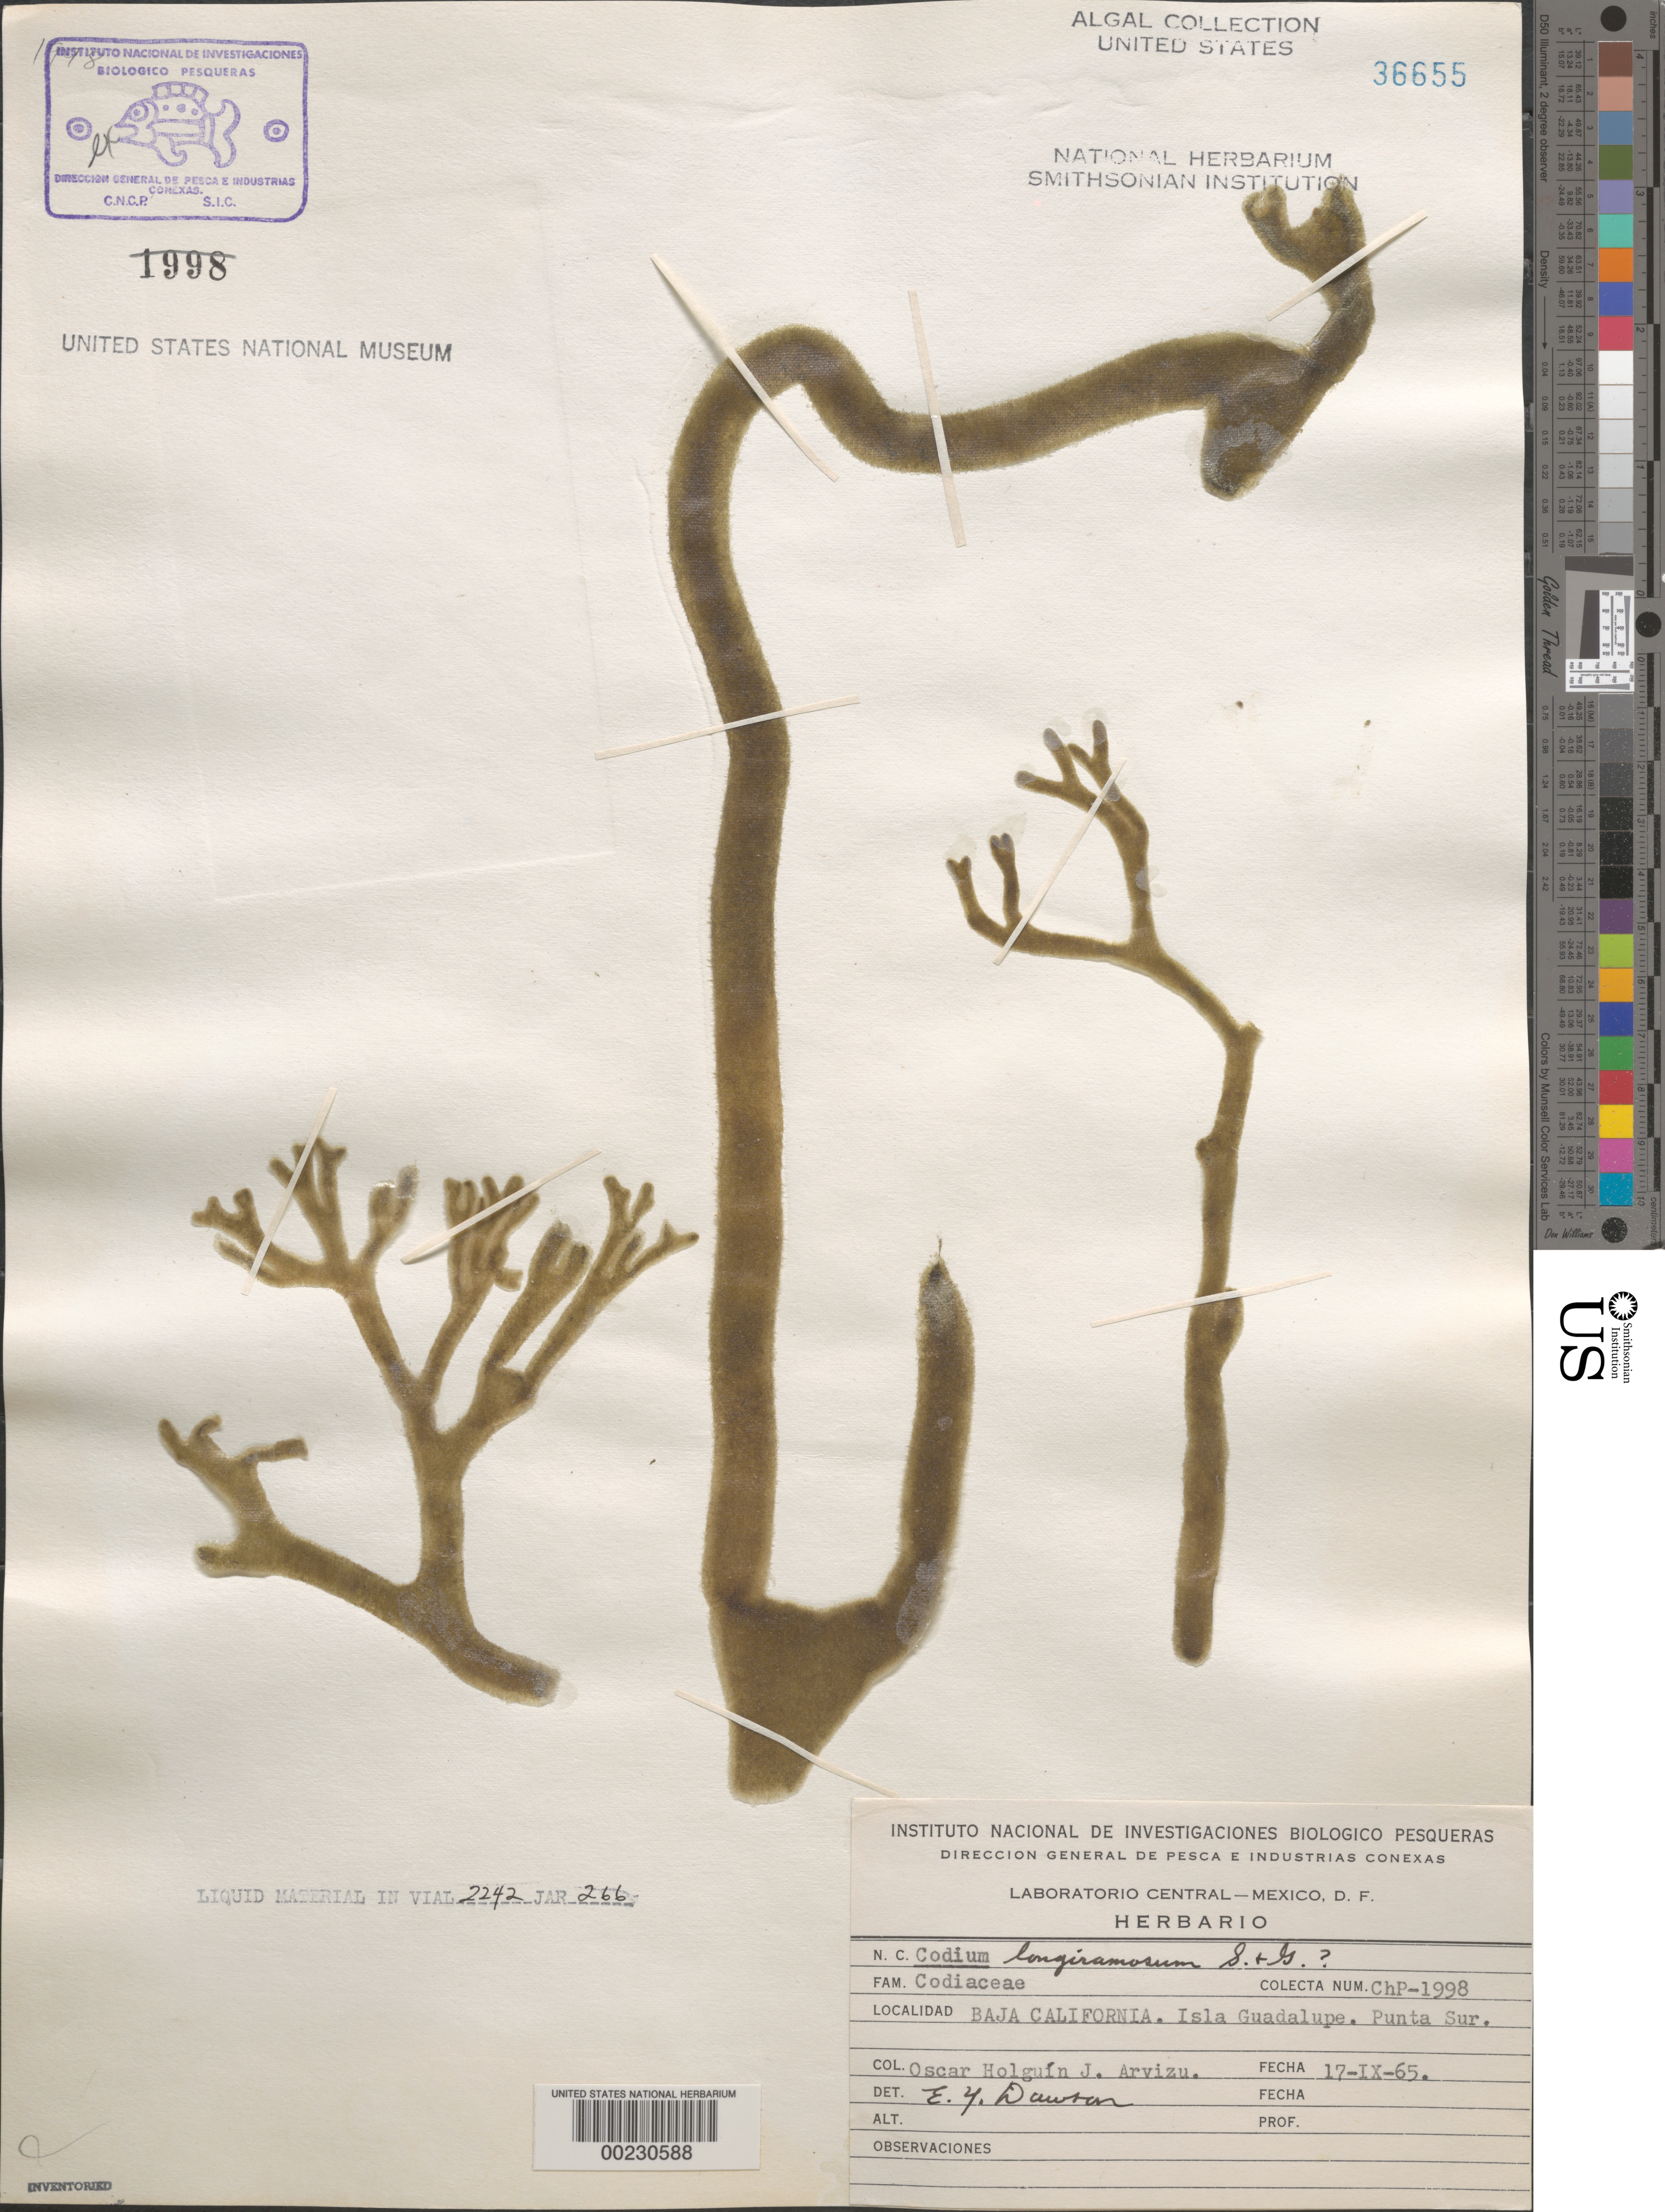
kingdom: Plantae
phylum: Chlorophyta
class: Ulvophyceae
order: Bryopsidales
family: Codiaceae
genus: Codium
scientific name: Codium amplivesiculatum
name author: Setch. & N.L. Gardner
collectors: O. Holguin Q. & J. Arvizu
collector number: Chp-1998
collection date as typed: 17 Sep 1965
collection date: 1965-09-17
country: Mexico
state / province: Baja California Norte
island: Isla Guadalupe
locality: Punta Sur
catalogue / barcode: US 36655